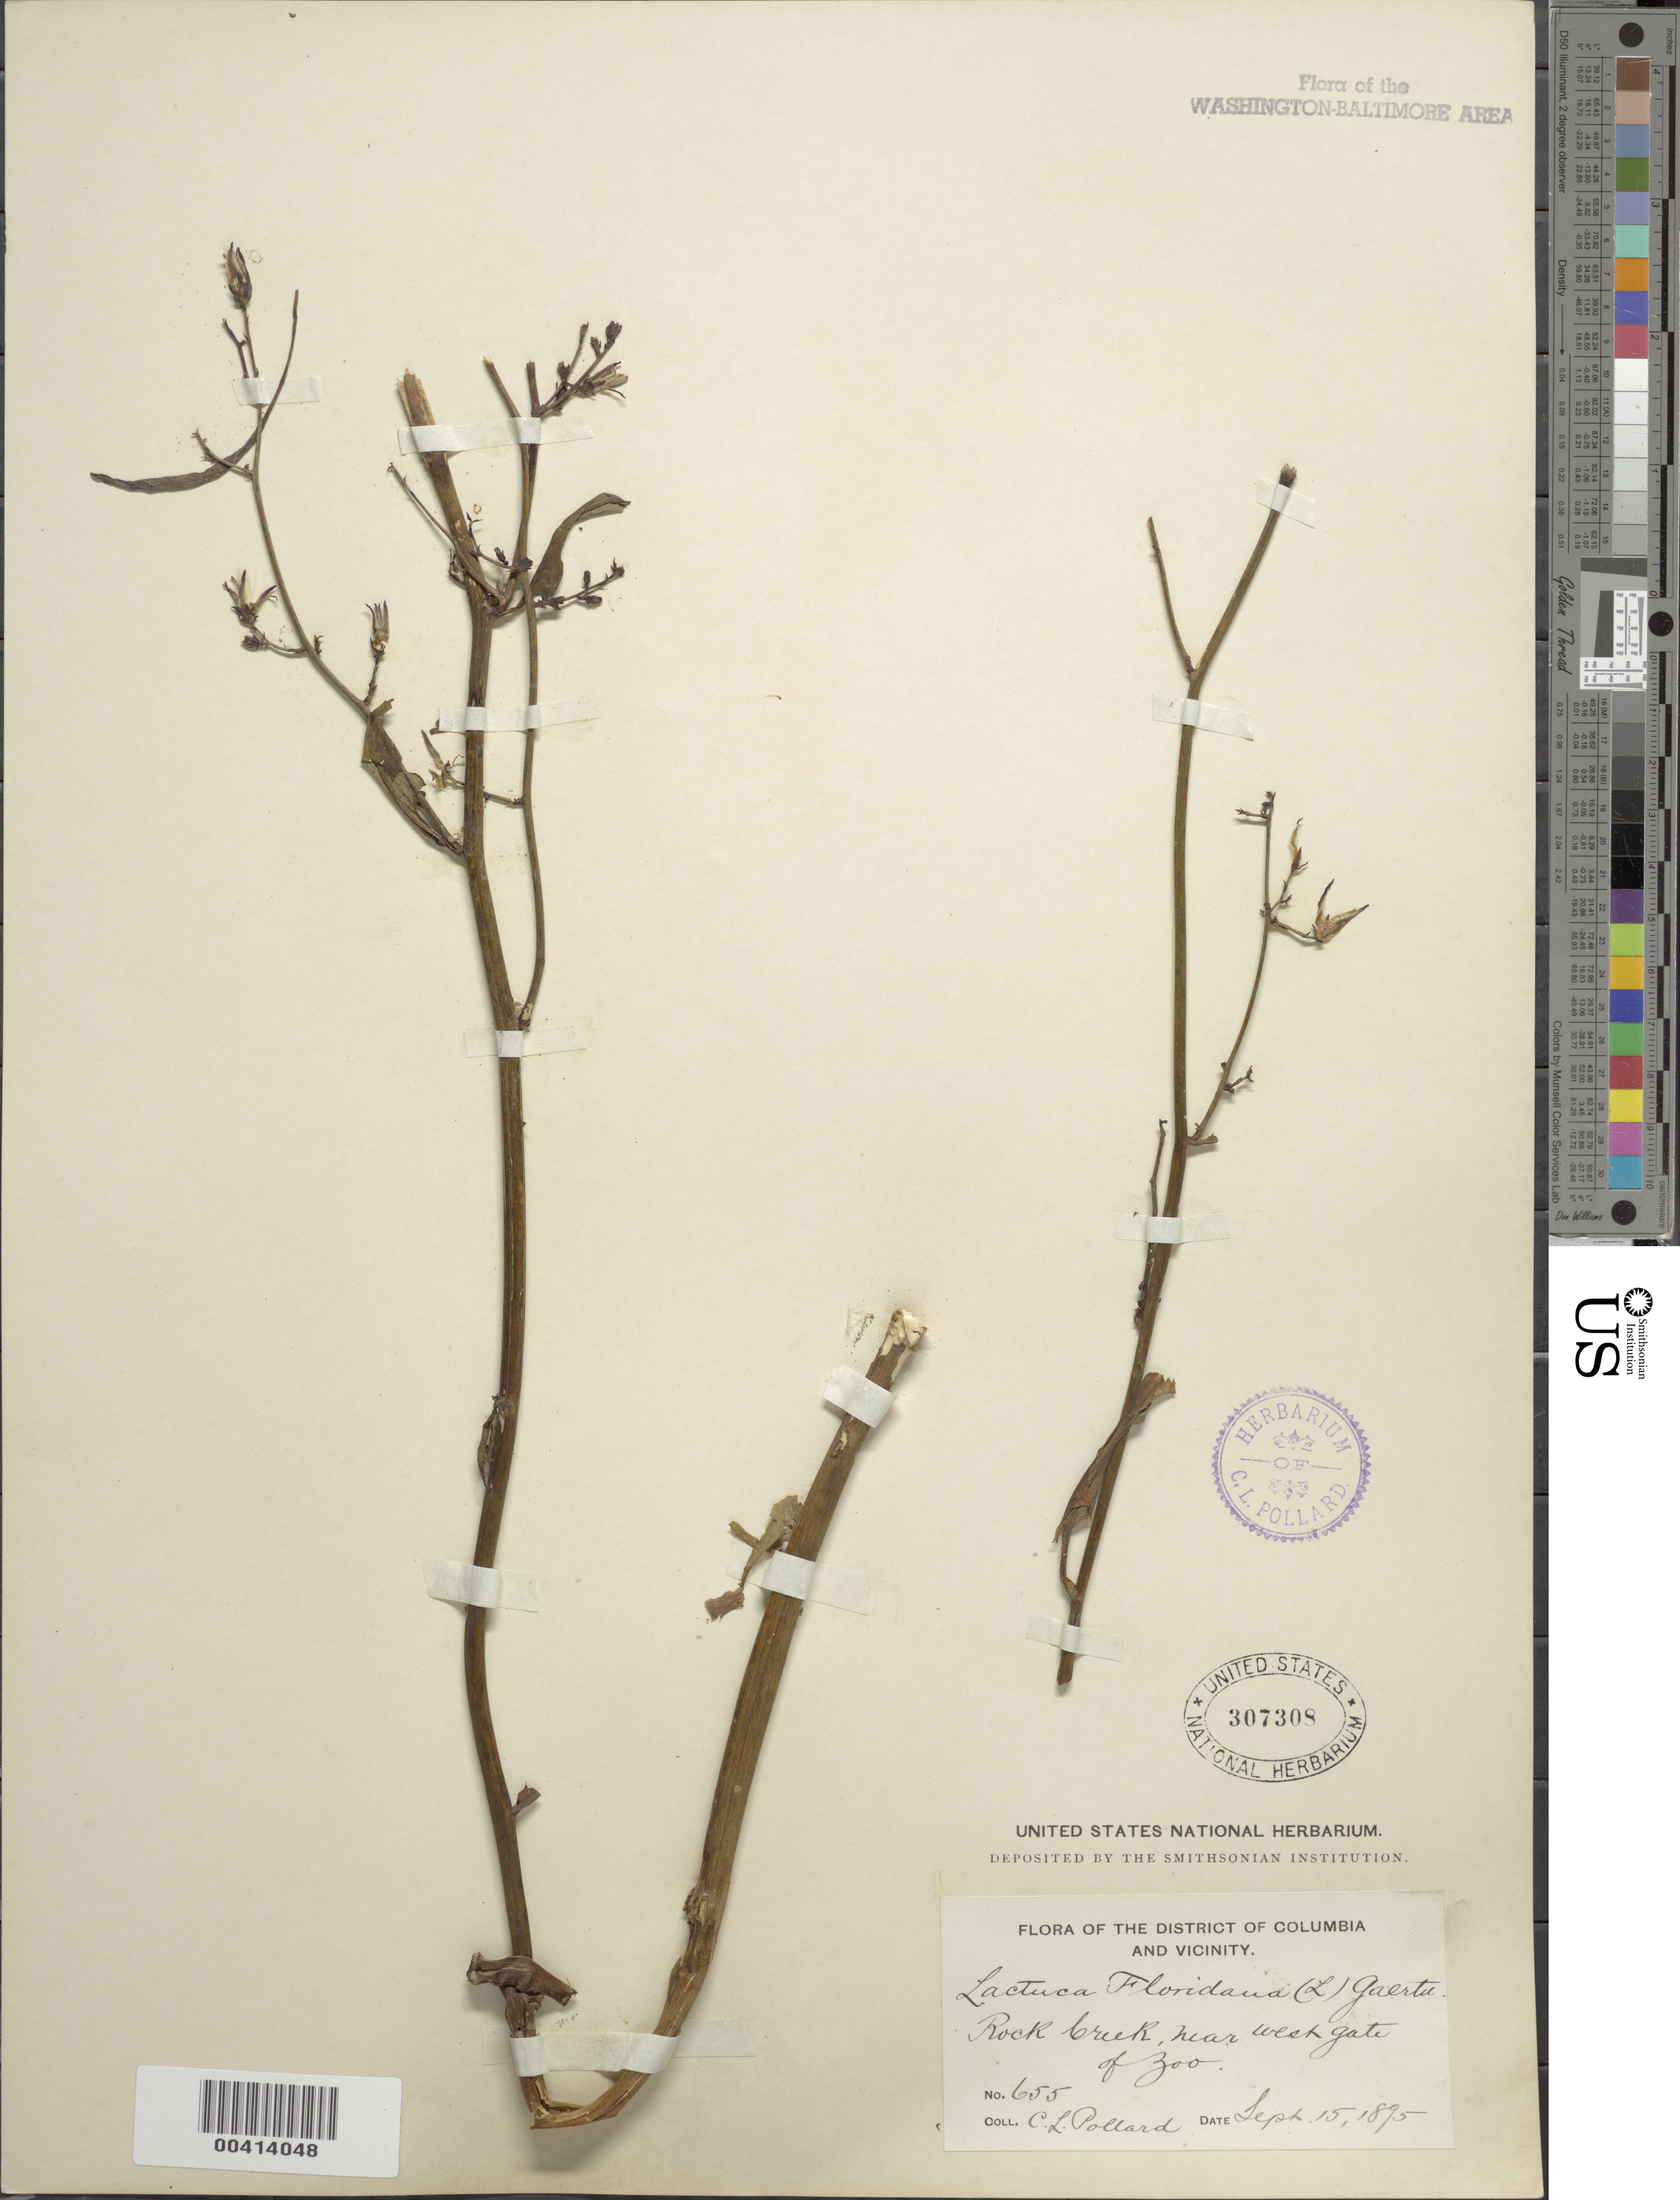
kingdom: Plantae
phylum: Tracheophyta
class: Magnoliopsida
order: Asterales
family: Asteraceae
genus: Lactuca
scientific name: Lactuca floridana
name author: (L.) Gaertn.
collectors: C. L. Pollard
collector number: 655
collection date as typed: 15 Sep 1895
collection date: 1895-09-15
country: United States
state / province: District of Columbia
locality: Rock Creek, near west gate of Zoo Rock Creek Park & vicinity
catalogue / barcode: US 307308